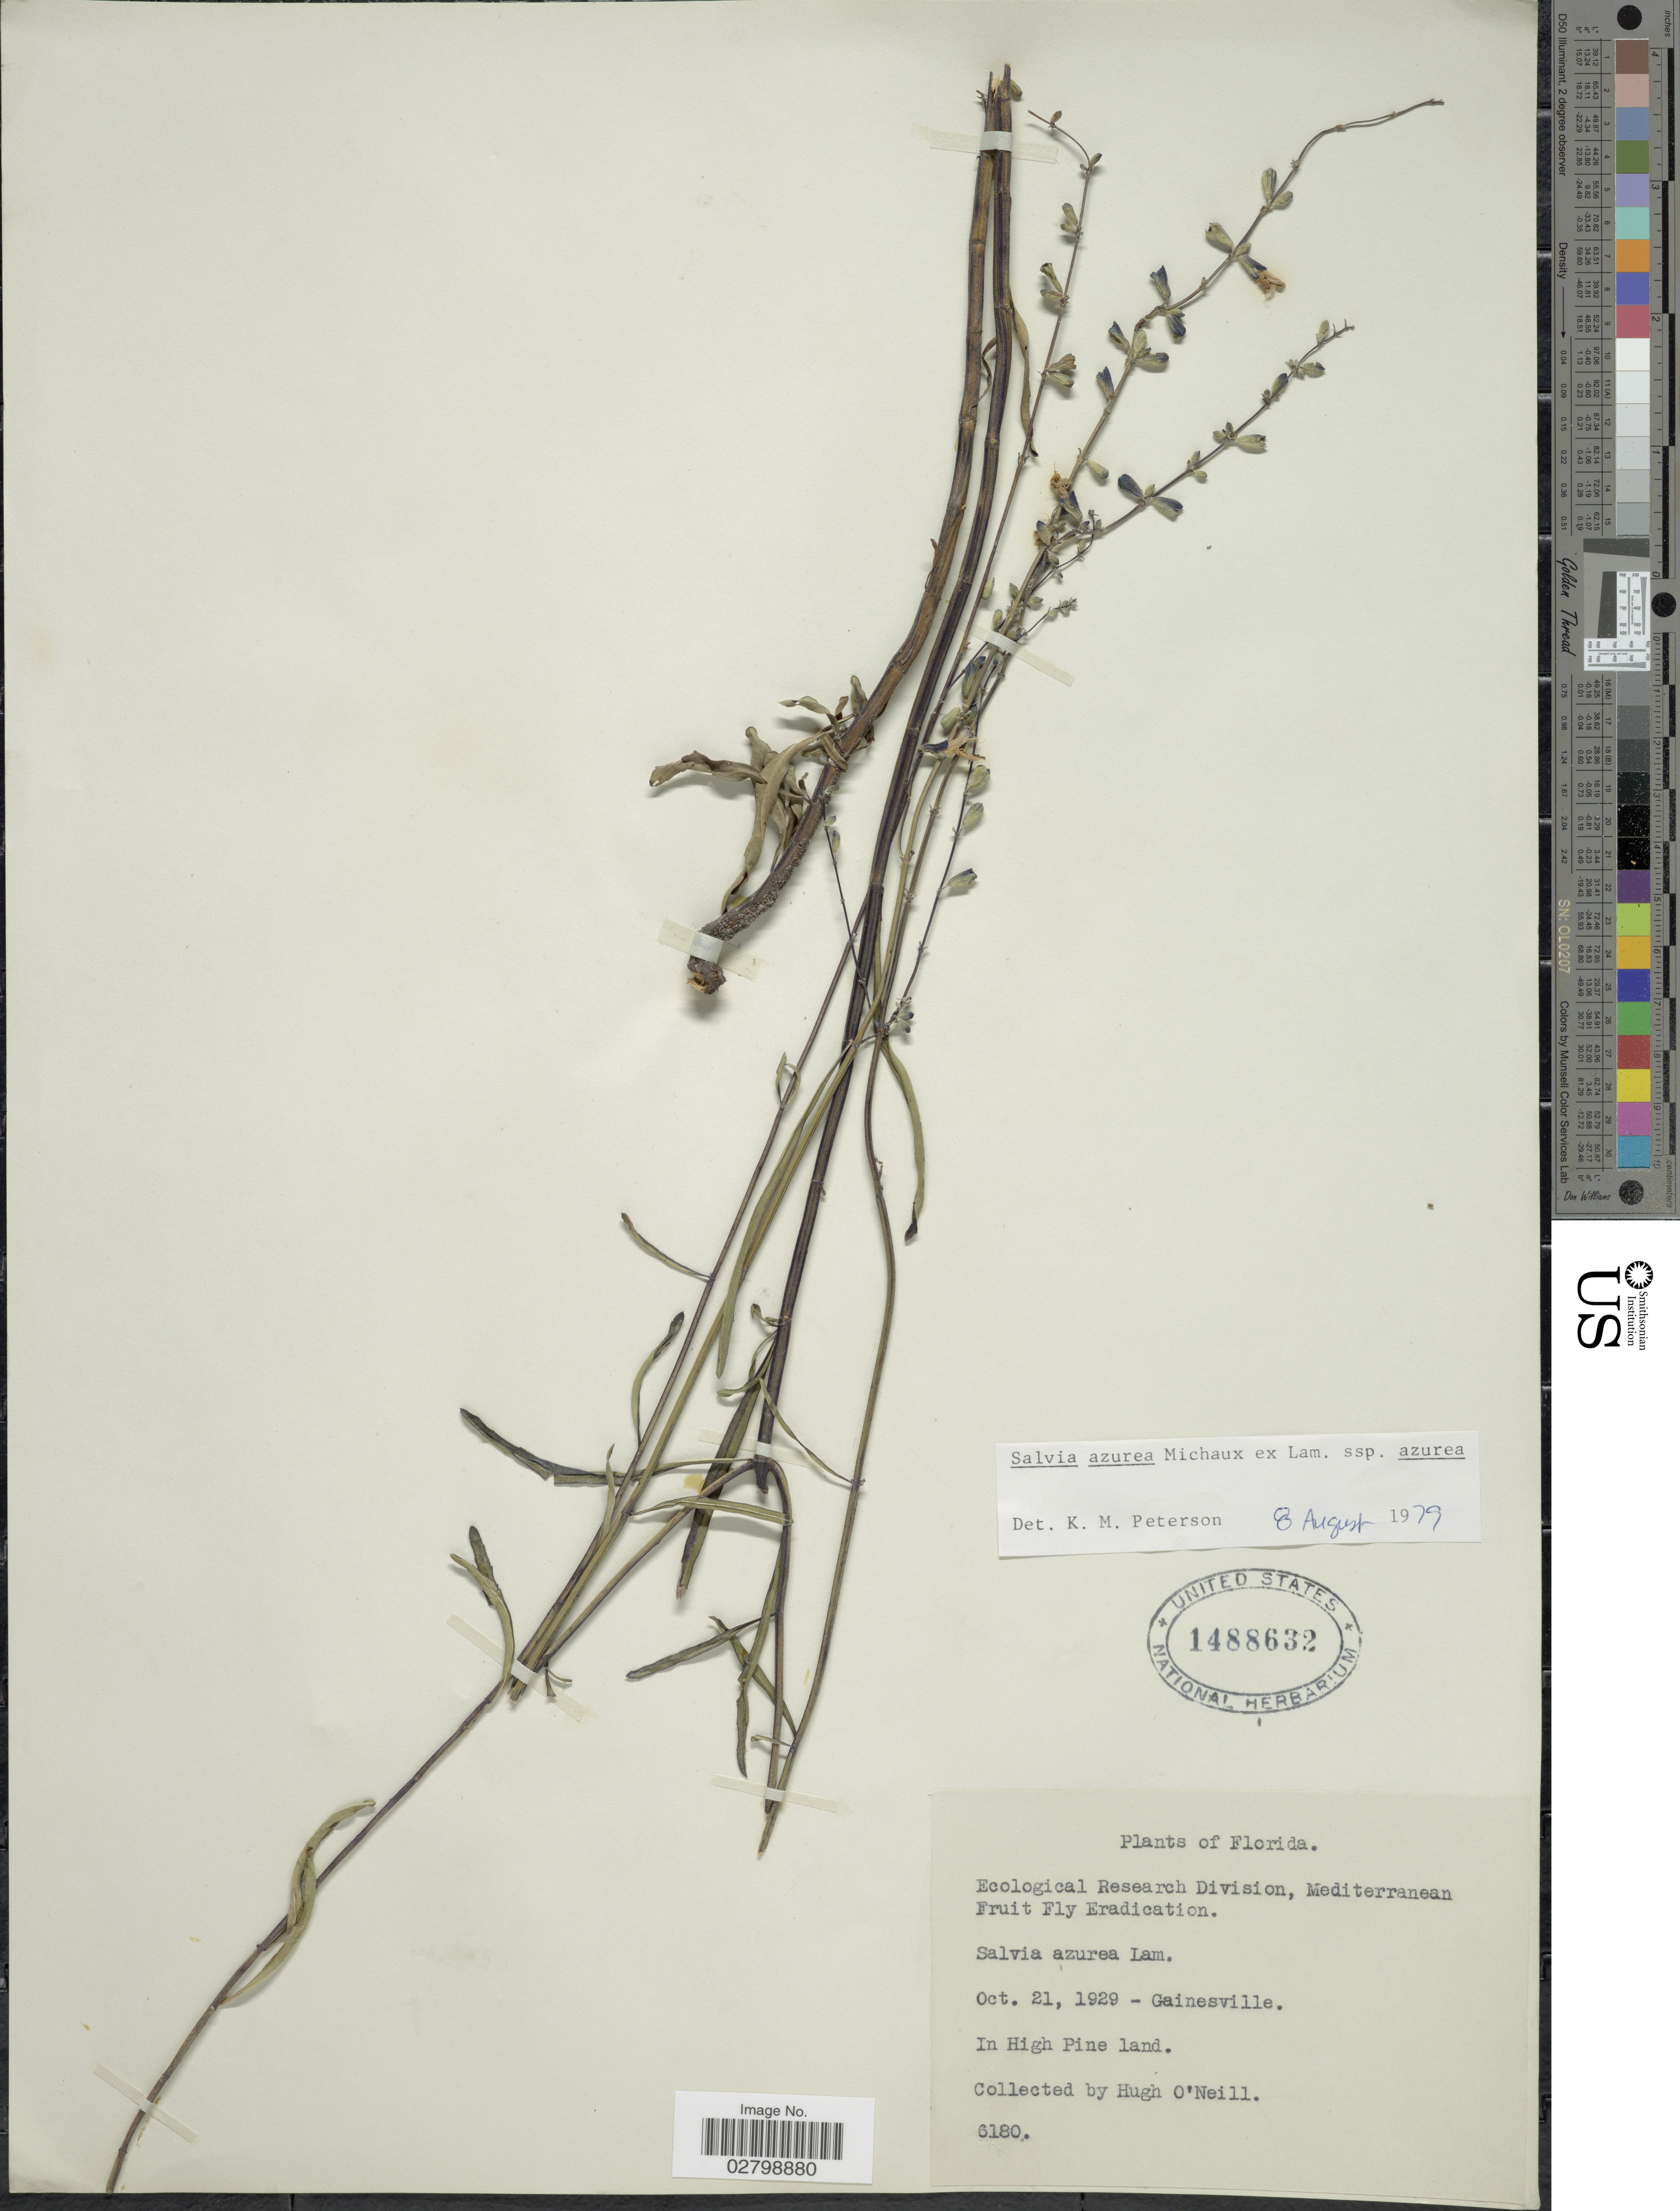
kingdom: Plantae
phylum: Tracheophyta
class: Magnoliopsida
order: Lamiales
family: Lamiaceae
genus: Salvia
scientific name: Salvia azurea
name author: Michx. ex Vahl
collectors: H. O'Neill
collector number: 6180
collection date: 1929-10-21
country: United States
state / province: Florida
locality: Gainesville. In High Pine land.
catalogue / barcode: US 1488632